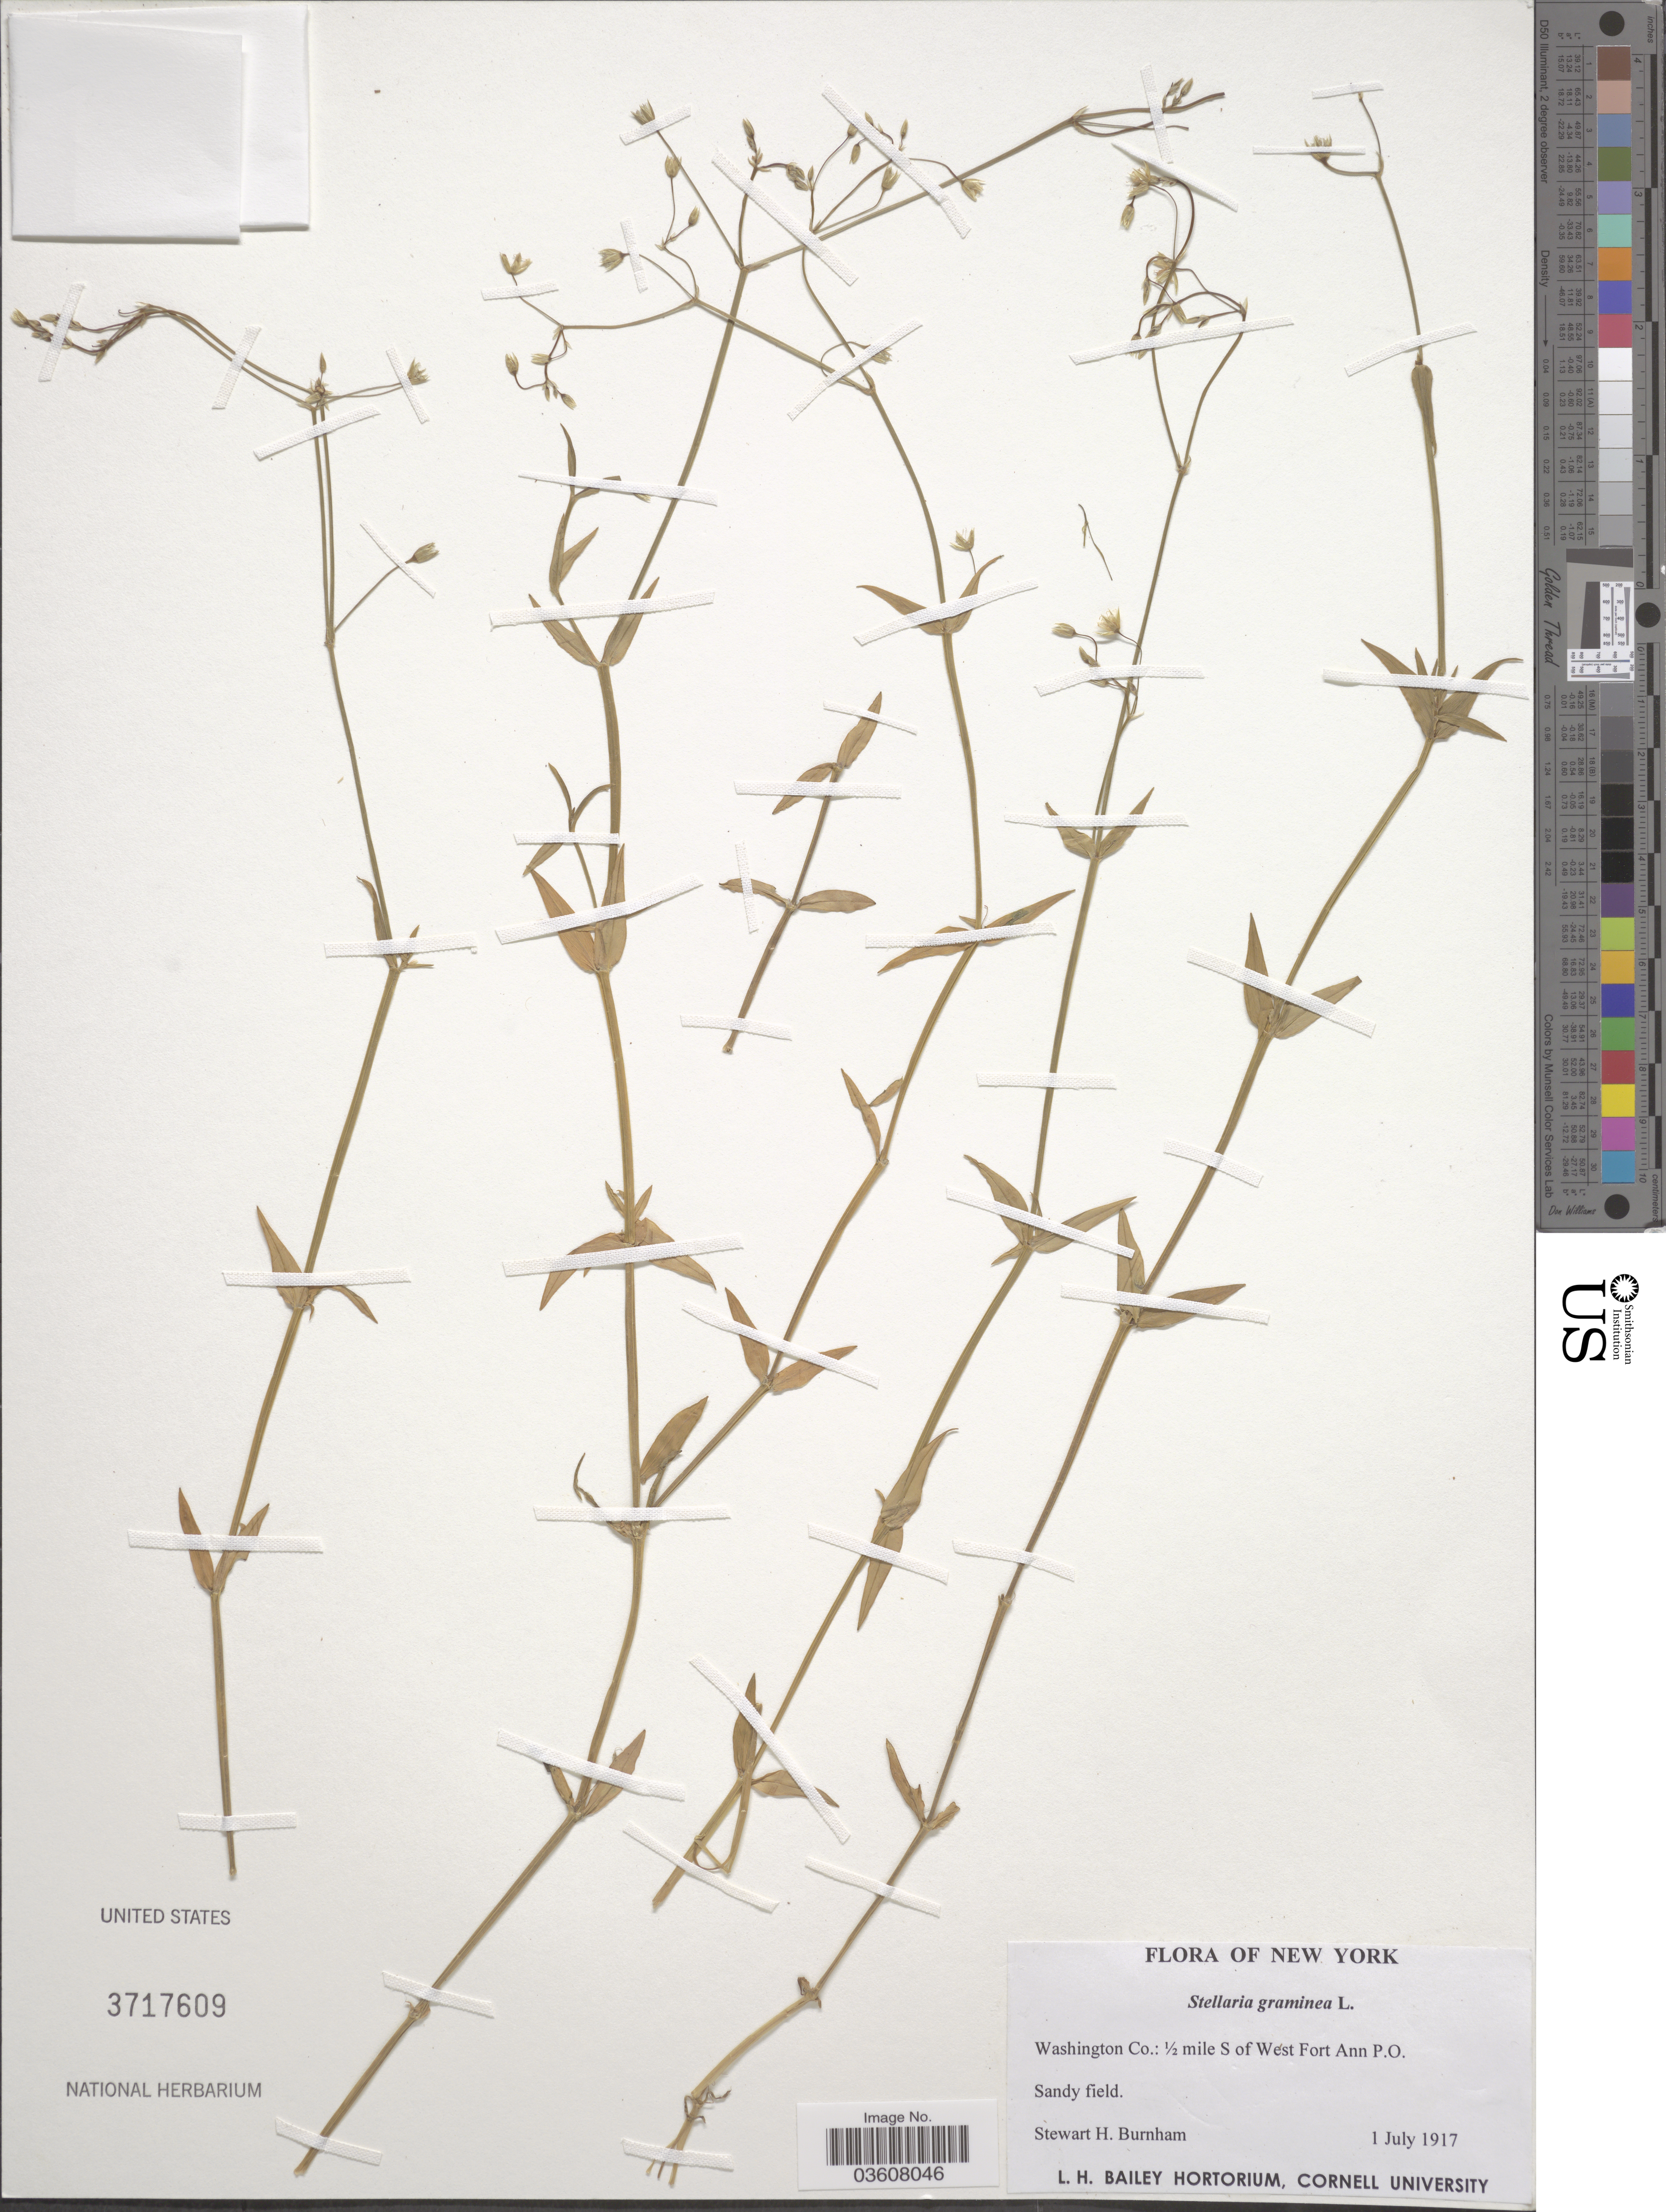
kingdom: Plantae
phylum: Tracheophyta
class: Magnoliopsida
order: Caryophyllales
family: Caryophyllaceae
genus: Stellaria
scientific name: Stellaria graminea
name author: L.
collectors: S. Burnham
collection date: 1917-07-01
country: United States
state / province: New York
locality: Washington Co.: ½ mile S of West Fort Ann P. O.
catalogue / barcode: US 3717609